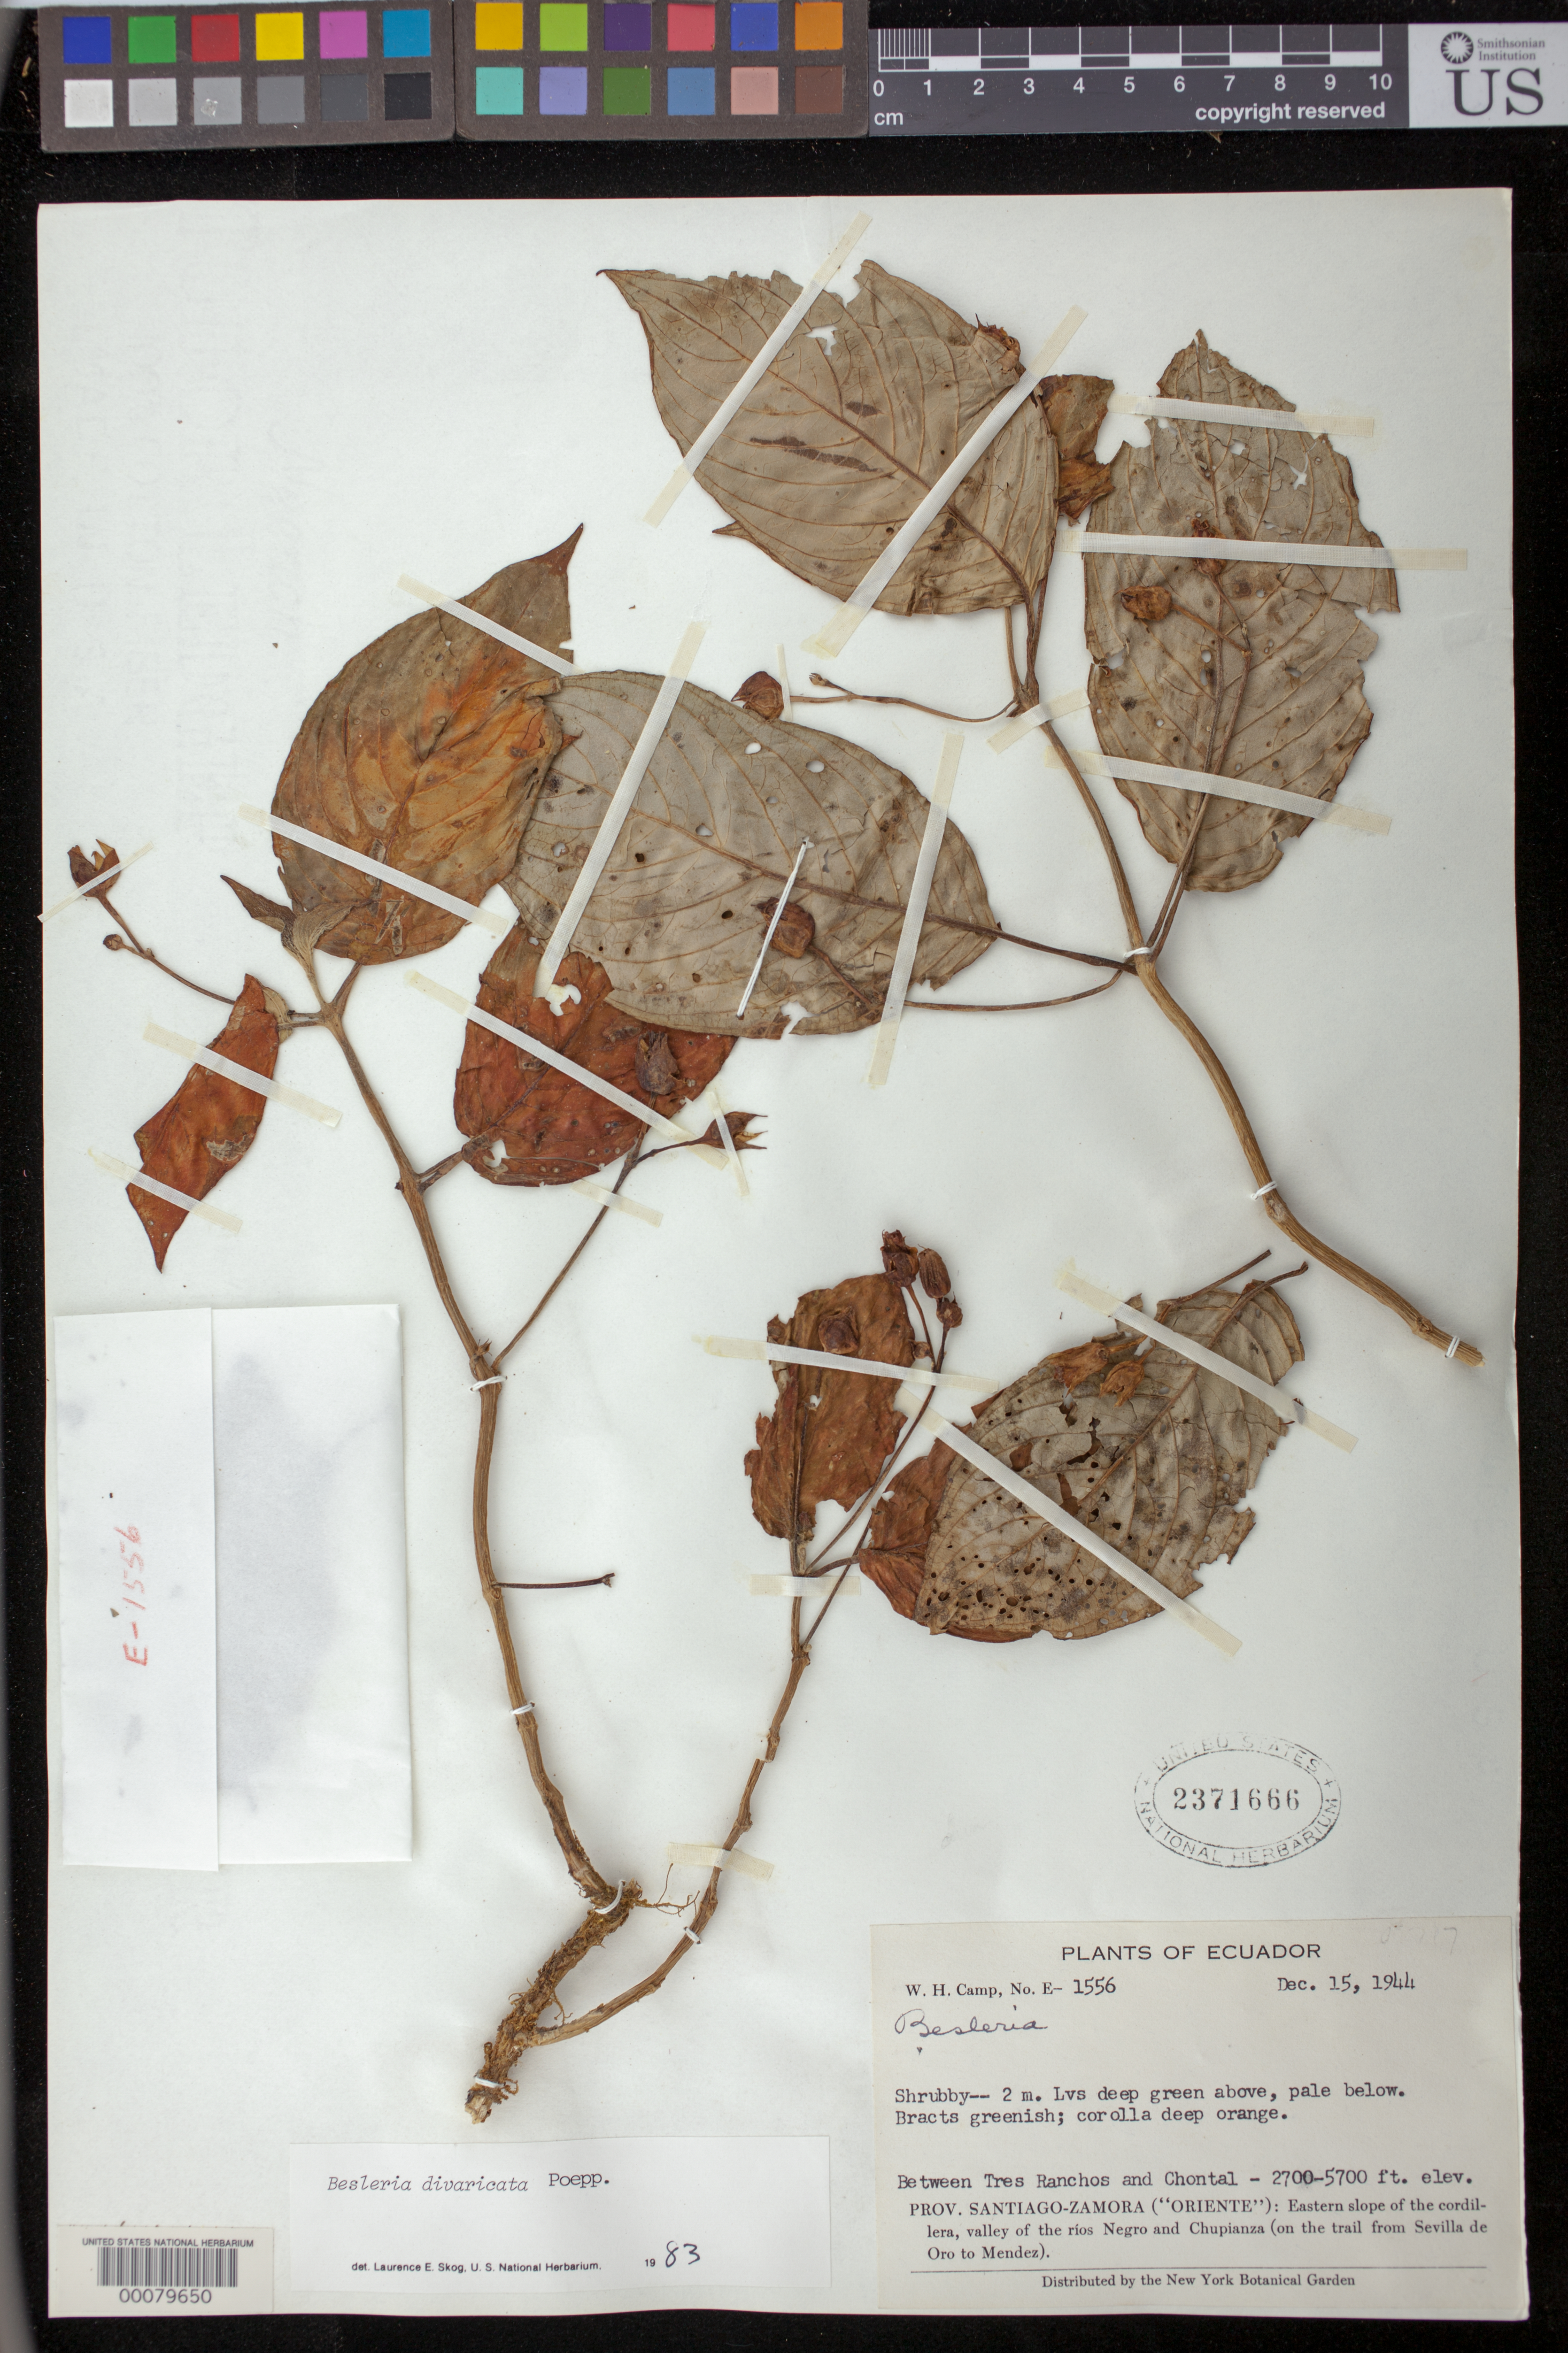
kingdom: Plantae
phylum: Tracheophyta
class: Magnoliopsida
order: Lamiales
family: Gesneriaceae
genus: Besleria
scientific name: Besleria divaricata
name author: Poepp.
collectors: W. H. Camp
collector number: E- 1556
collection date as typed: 15 Dec 1944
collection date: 1944-12-15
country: Ecuador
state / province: Morona-Santiago / Zamora-Chinchipe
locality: ("Oriente"), eastern slope of the cordillera, valley of the rios Nagro & Chupianza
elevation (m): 823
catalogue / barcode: US 2371666